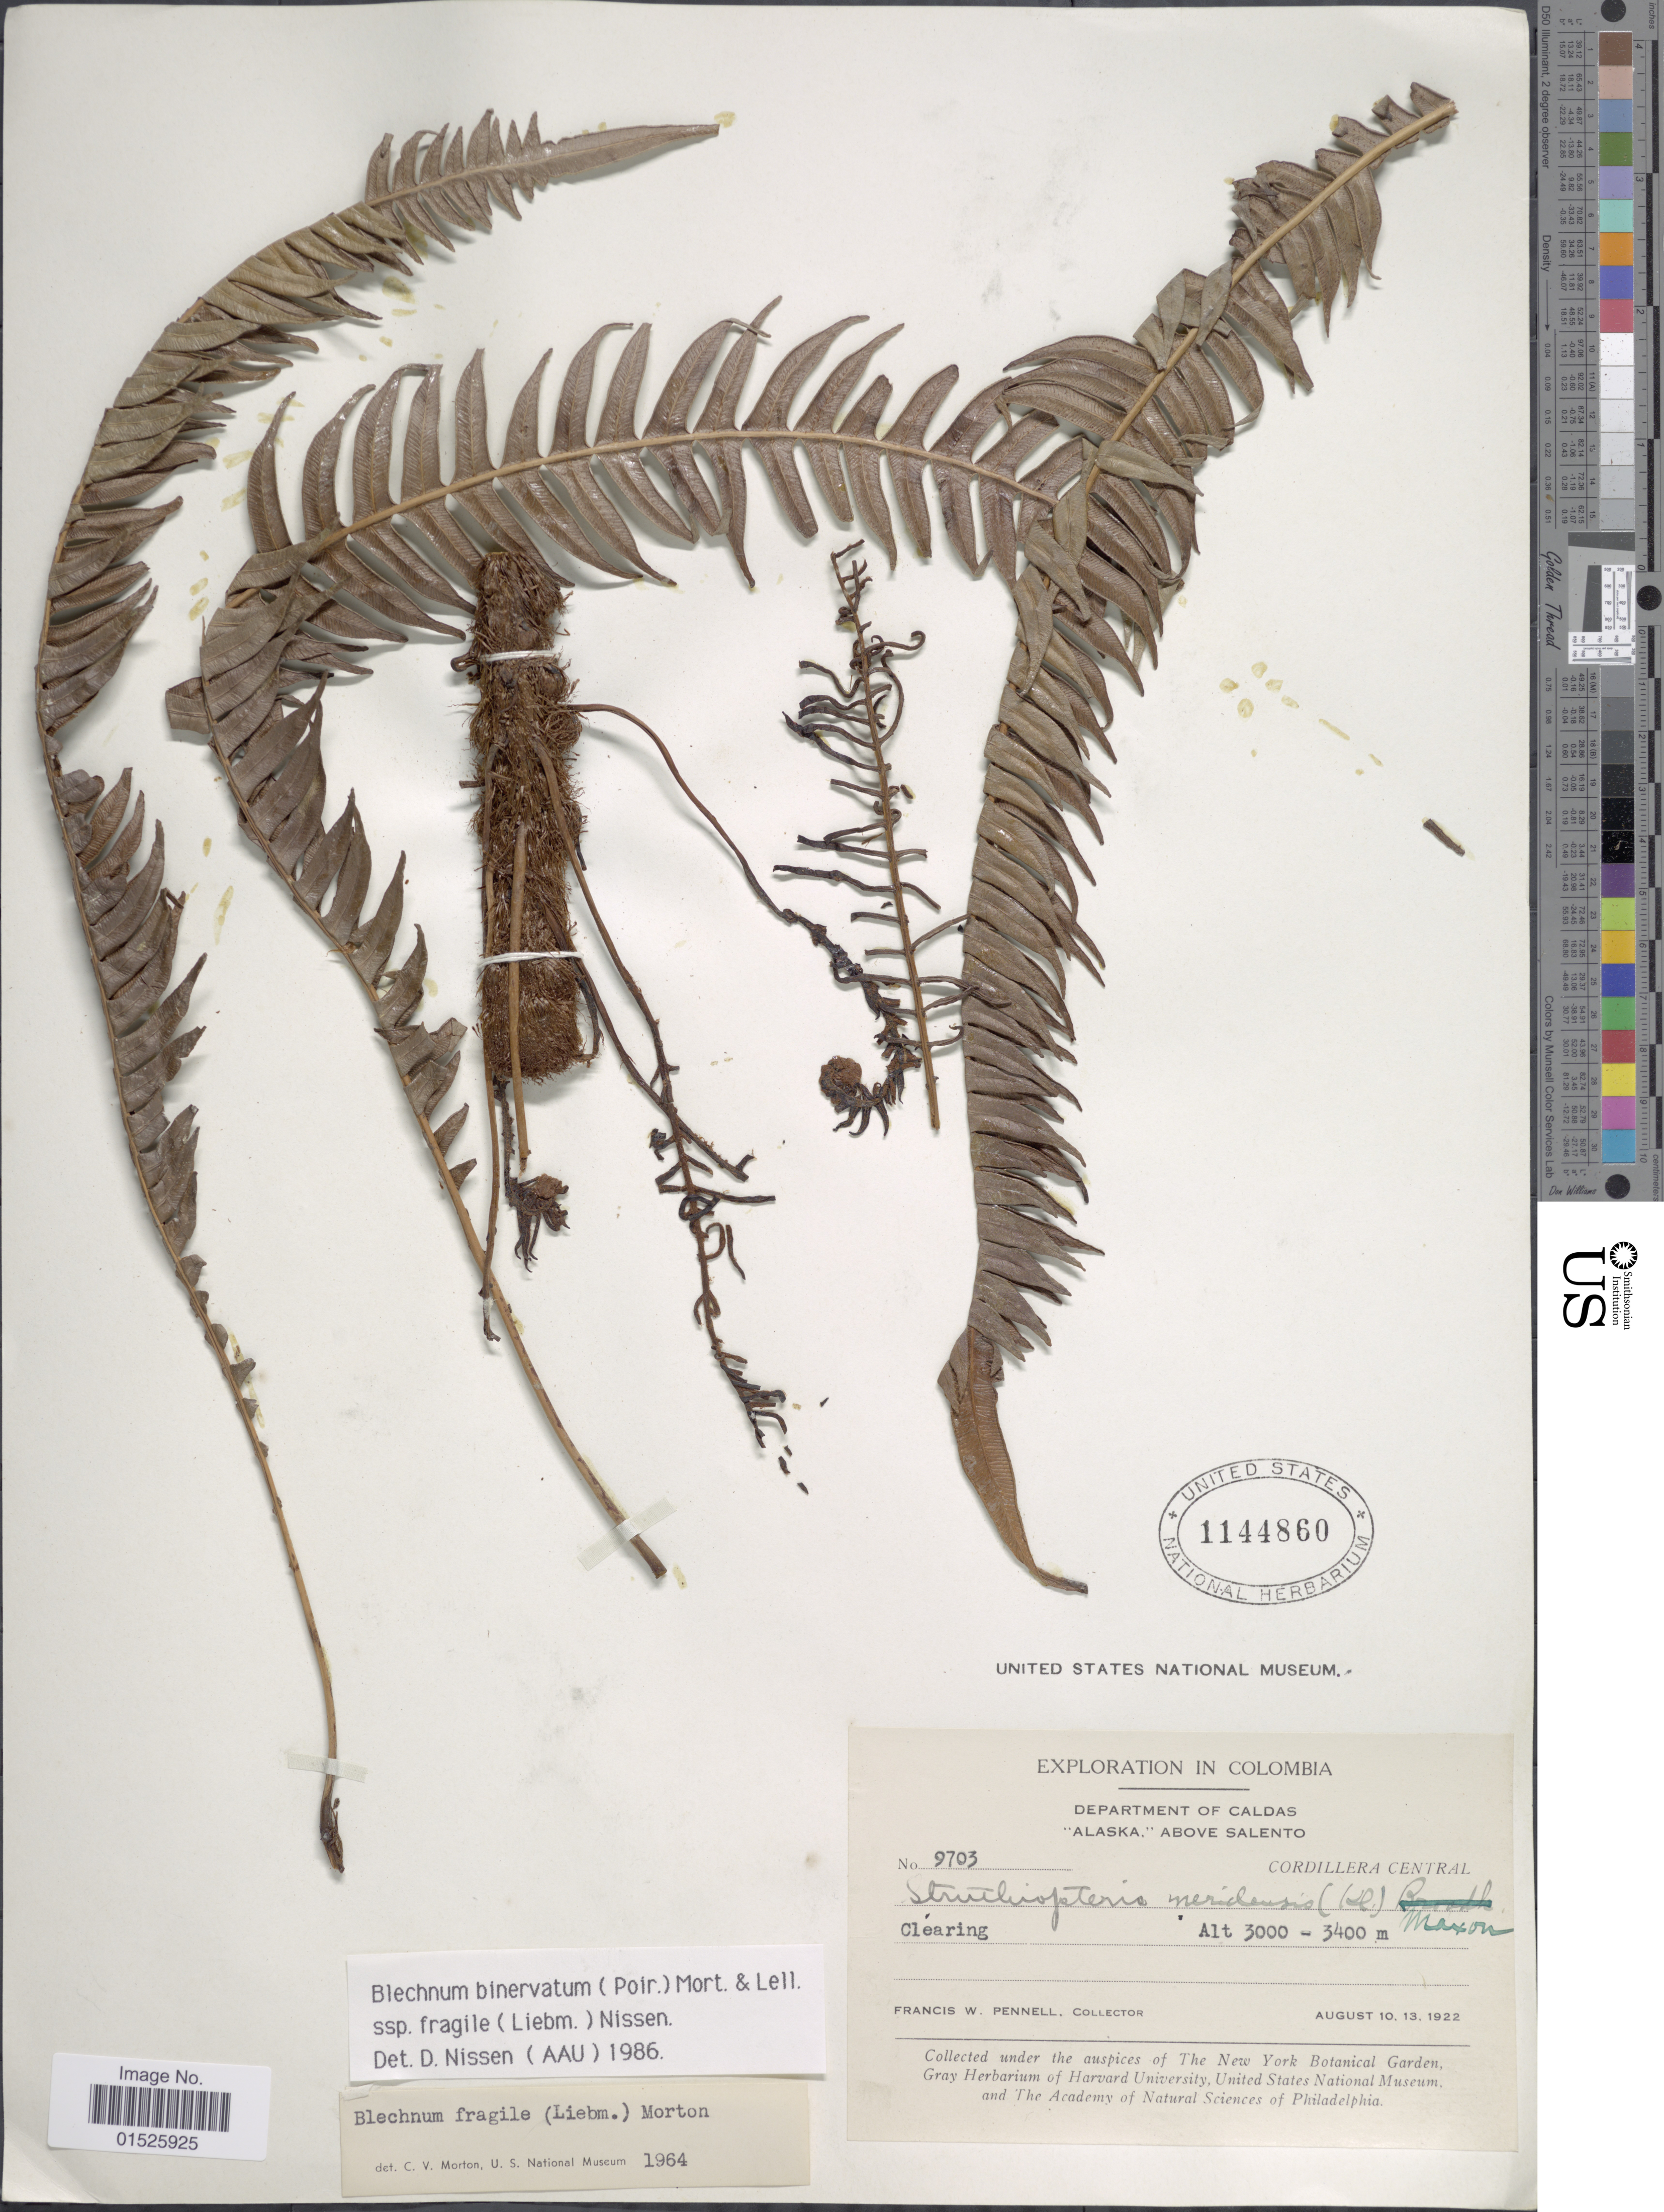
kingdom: Plantae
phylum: Tracheophyta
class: Polypodiopsida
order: Polypodiales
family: Blechnaceae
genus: Blechnum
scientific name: Blechnum fragile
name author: (Liebm.) C.V. Morton & Lellinger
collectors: F. W. Pennell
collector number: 9703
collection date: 1922-08-10/1922-08-13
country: Colombia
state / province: Caldas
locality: Alaska,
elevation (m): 3000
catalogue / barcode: US 1144860